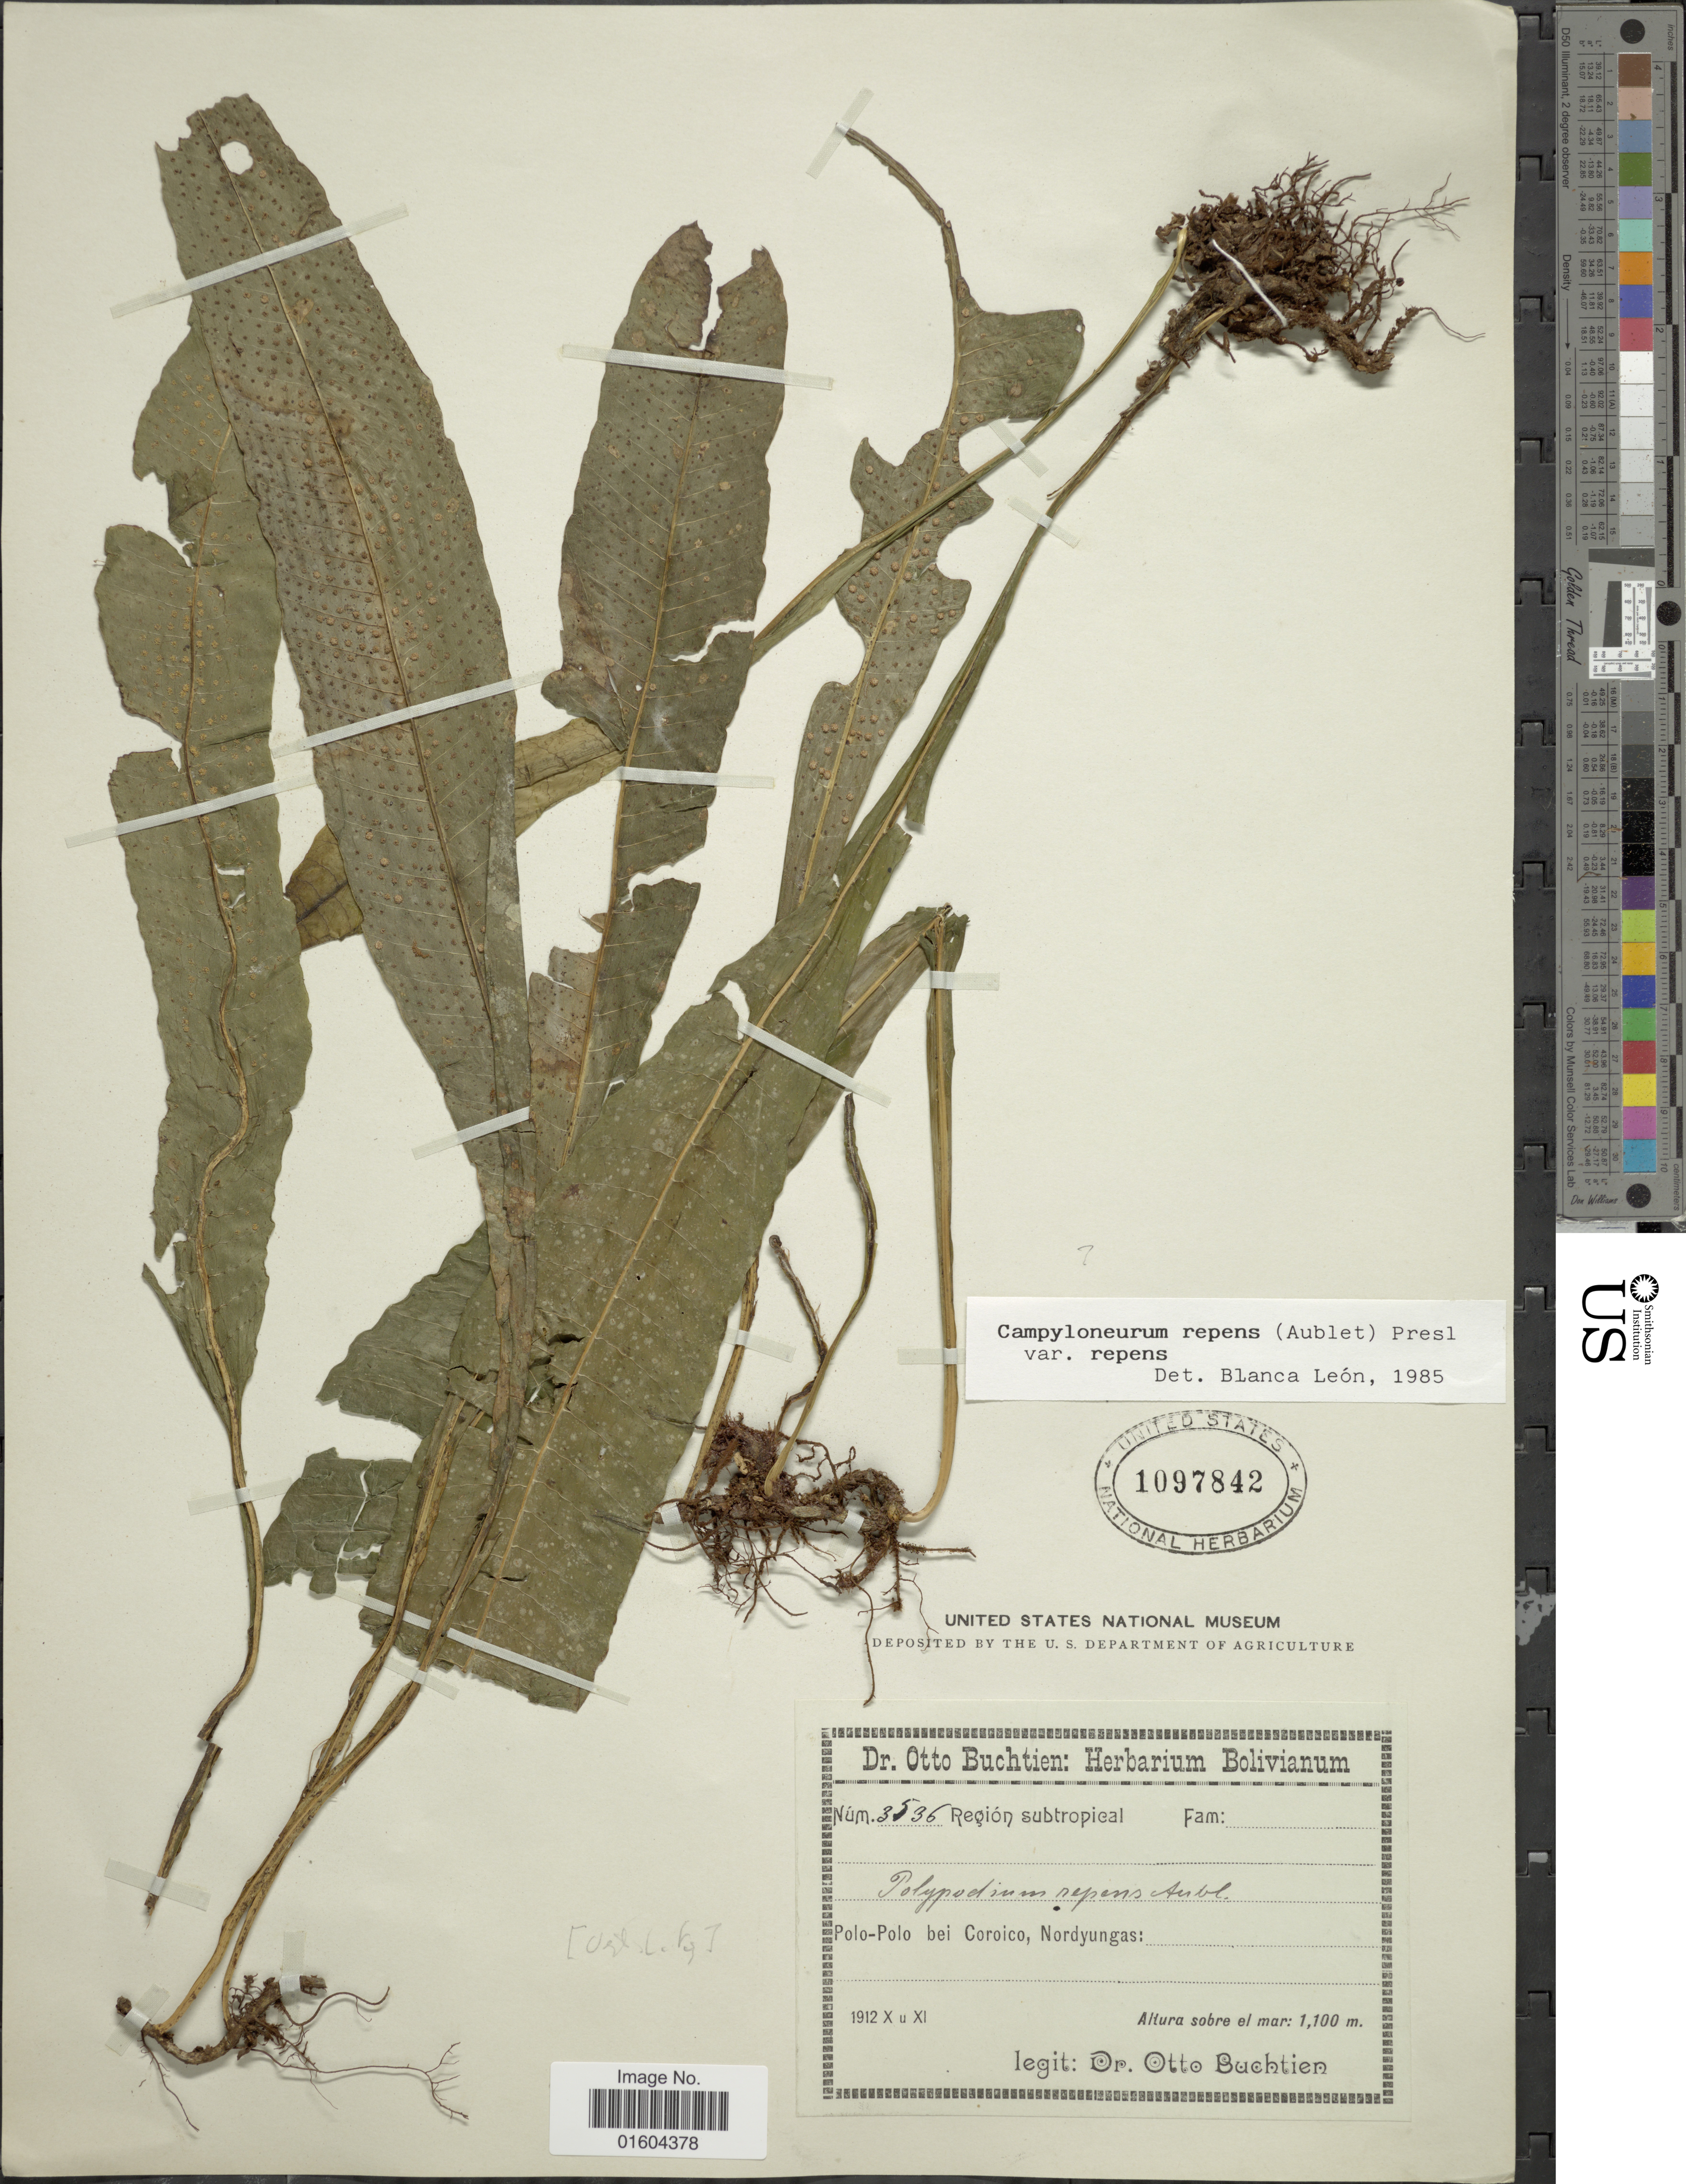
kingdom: Plantae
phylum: Tracheophyta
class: Polypodiopsida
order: Polypodiales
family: Polypodiaceae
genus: Campyloneurum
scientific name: Campyloneurum fuscosquamatum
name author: Lellinger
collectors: O. Buchtien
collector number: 3536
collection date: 1912-10/1921-11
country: Bolivia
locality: Regio subtropical, Polo-Polo bei Coroico, Nordyungas.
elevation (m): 1100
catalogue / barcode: US 1097842